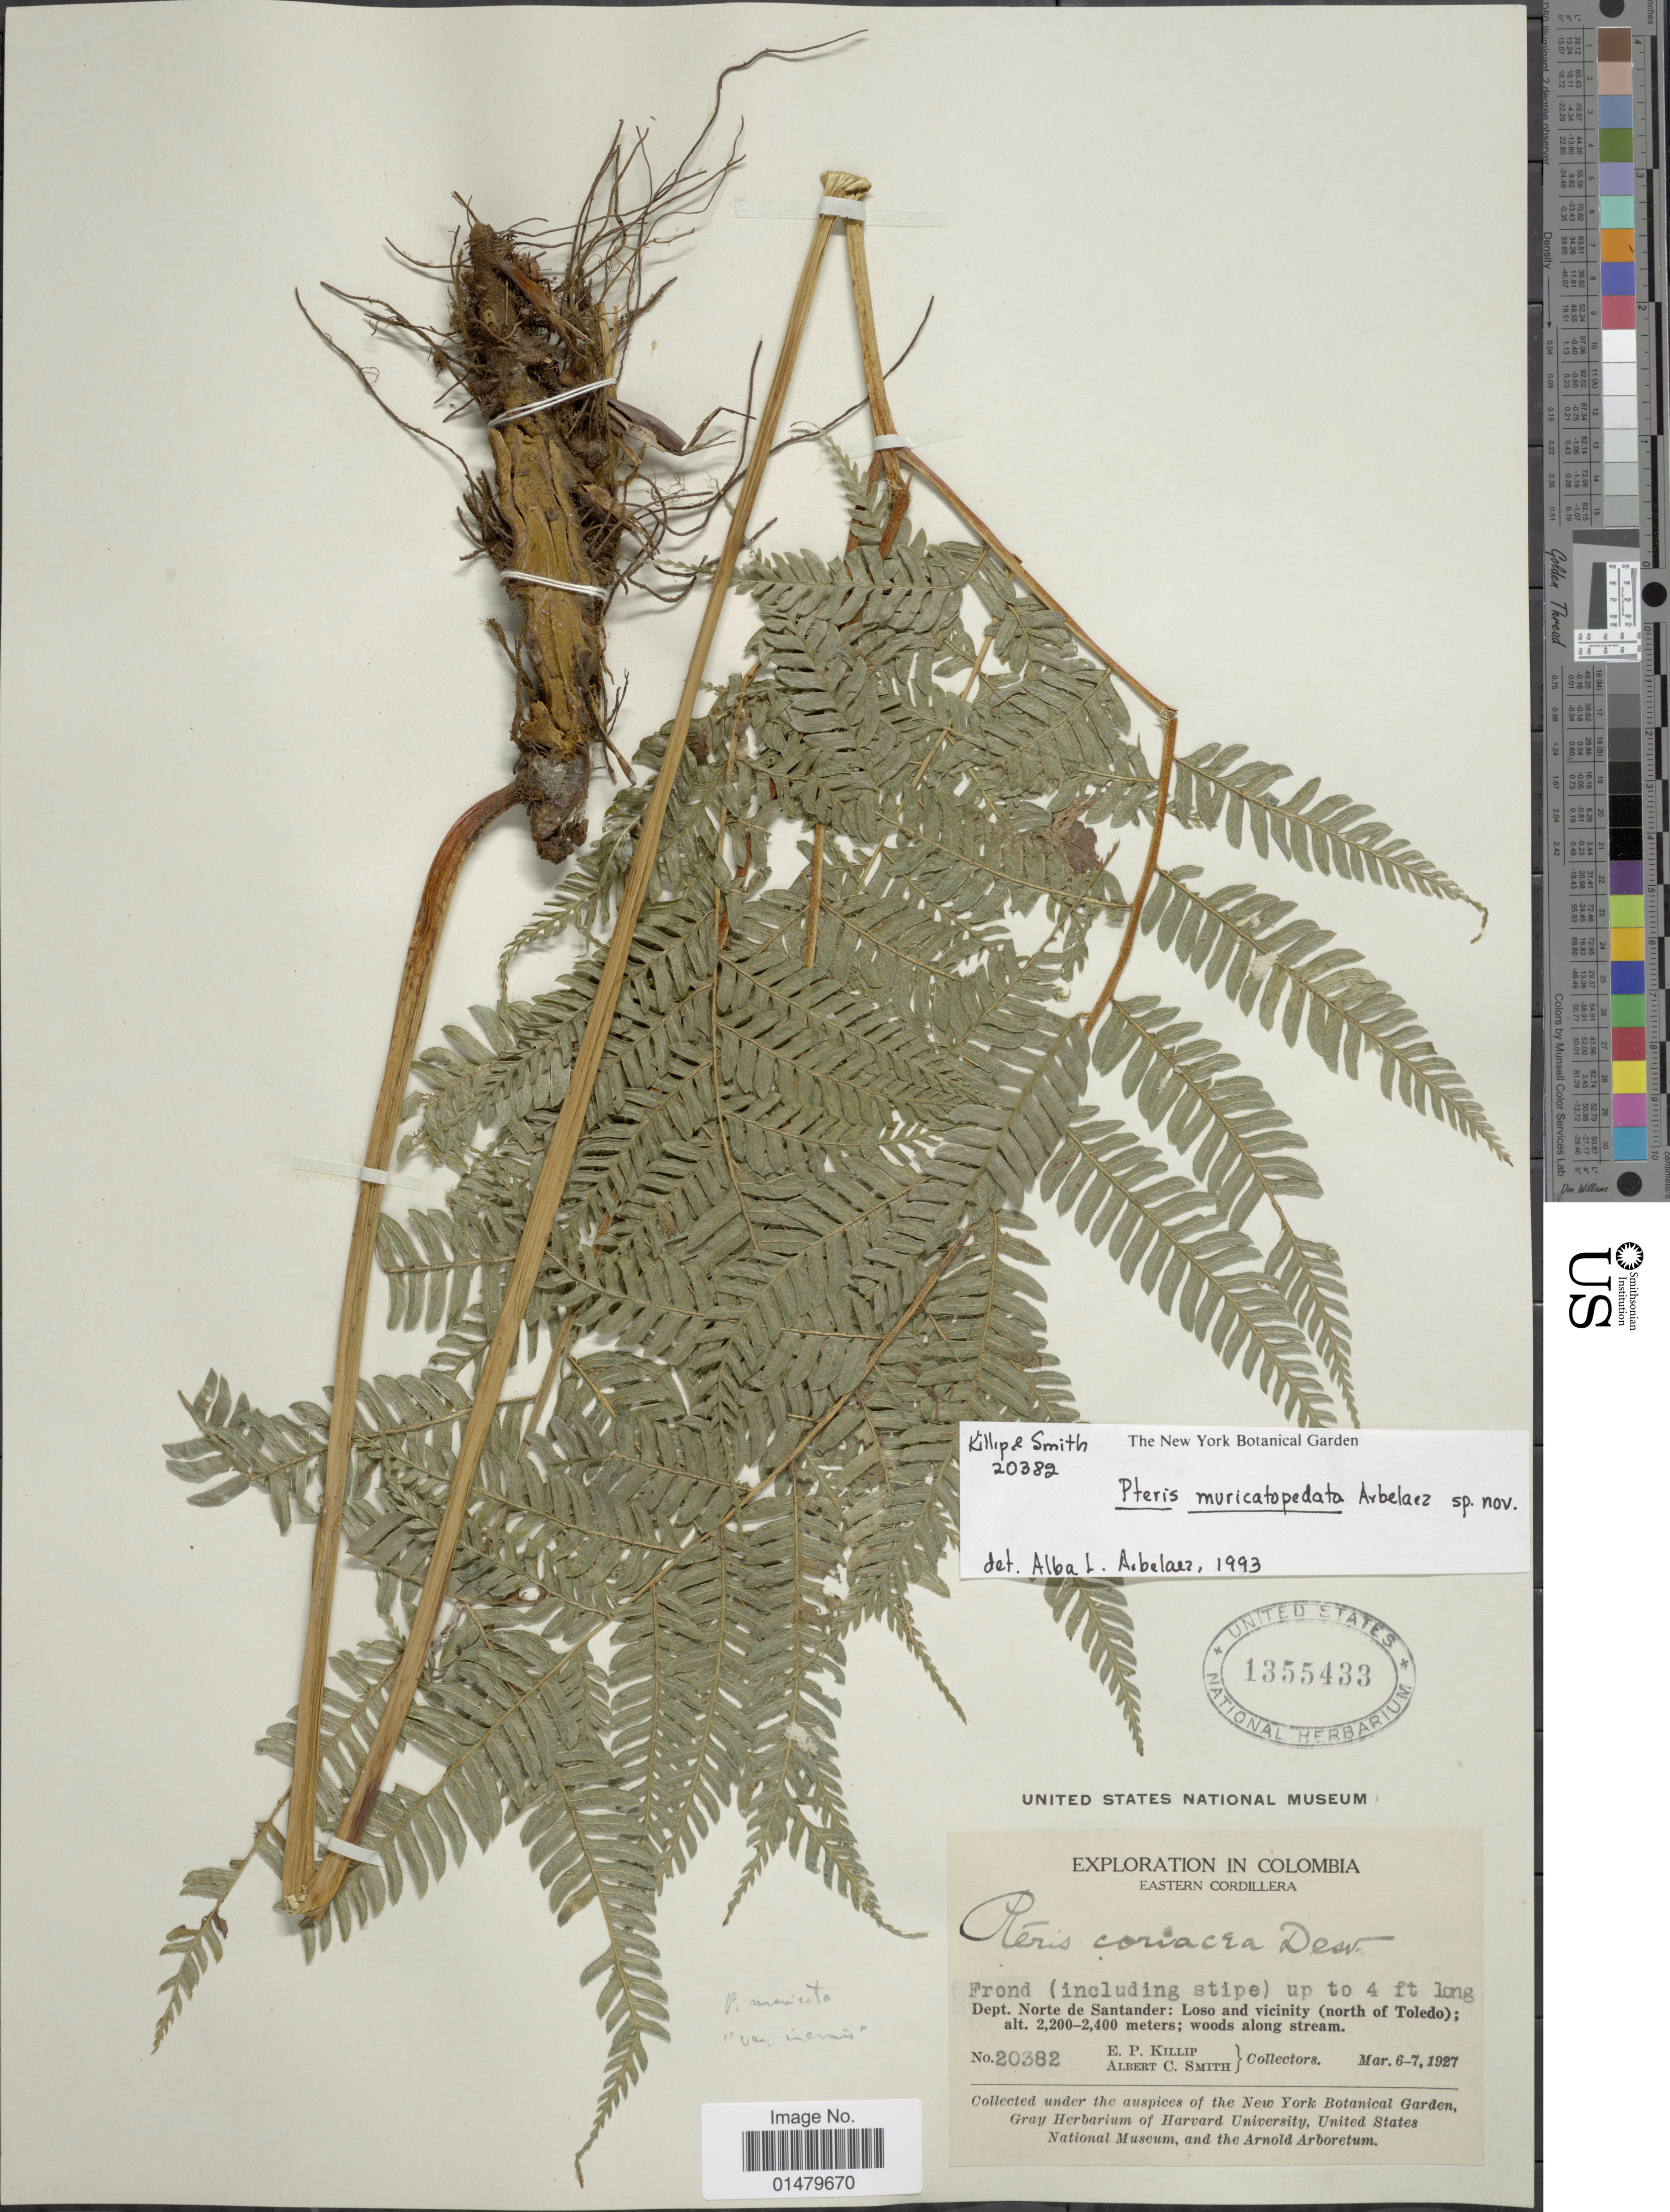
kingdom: Plantae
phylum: Tracheophyta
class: Polypodiopsida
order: Polypodiales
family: Pteridaceae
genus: Pteris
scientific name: Pteris muricatopedata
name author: A.L. Arbeláez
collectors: E. P. Killip & A. C. Smith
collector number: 20382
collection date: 1927-03-06/1927-06-07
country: Colombia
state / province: Norte de Santander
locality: Dept. Norte de Santander: Loso and vicinity (north of Toledo). Woods along stream.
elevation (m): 2200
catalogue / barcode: US 1355433